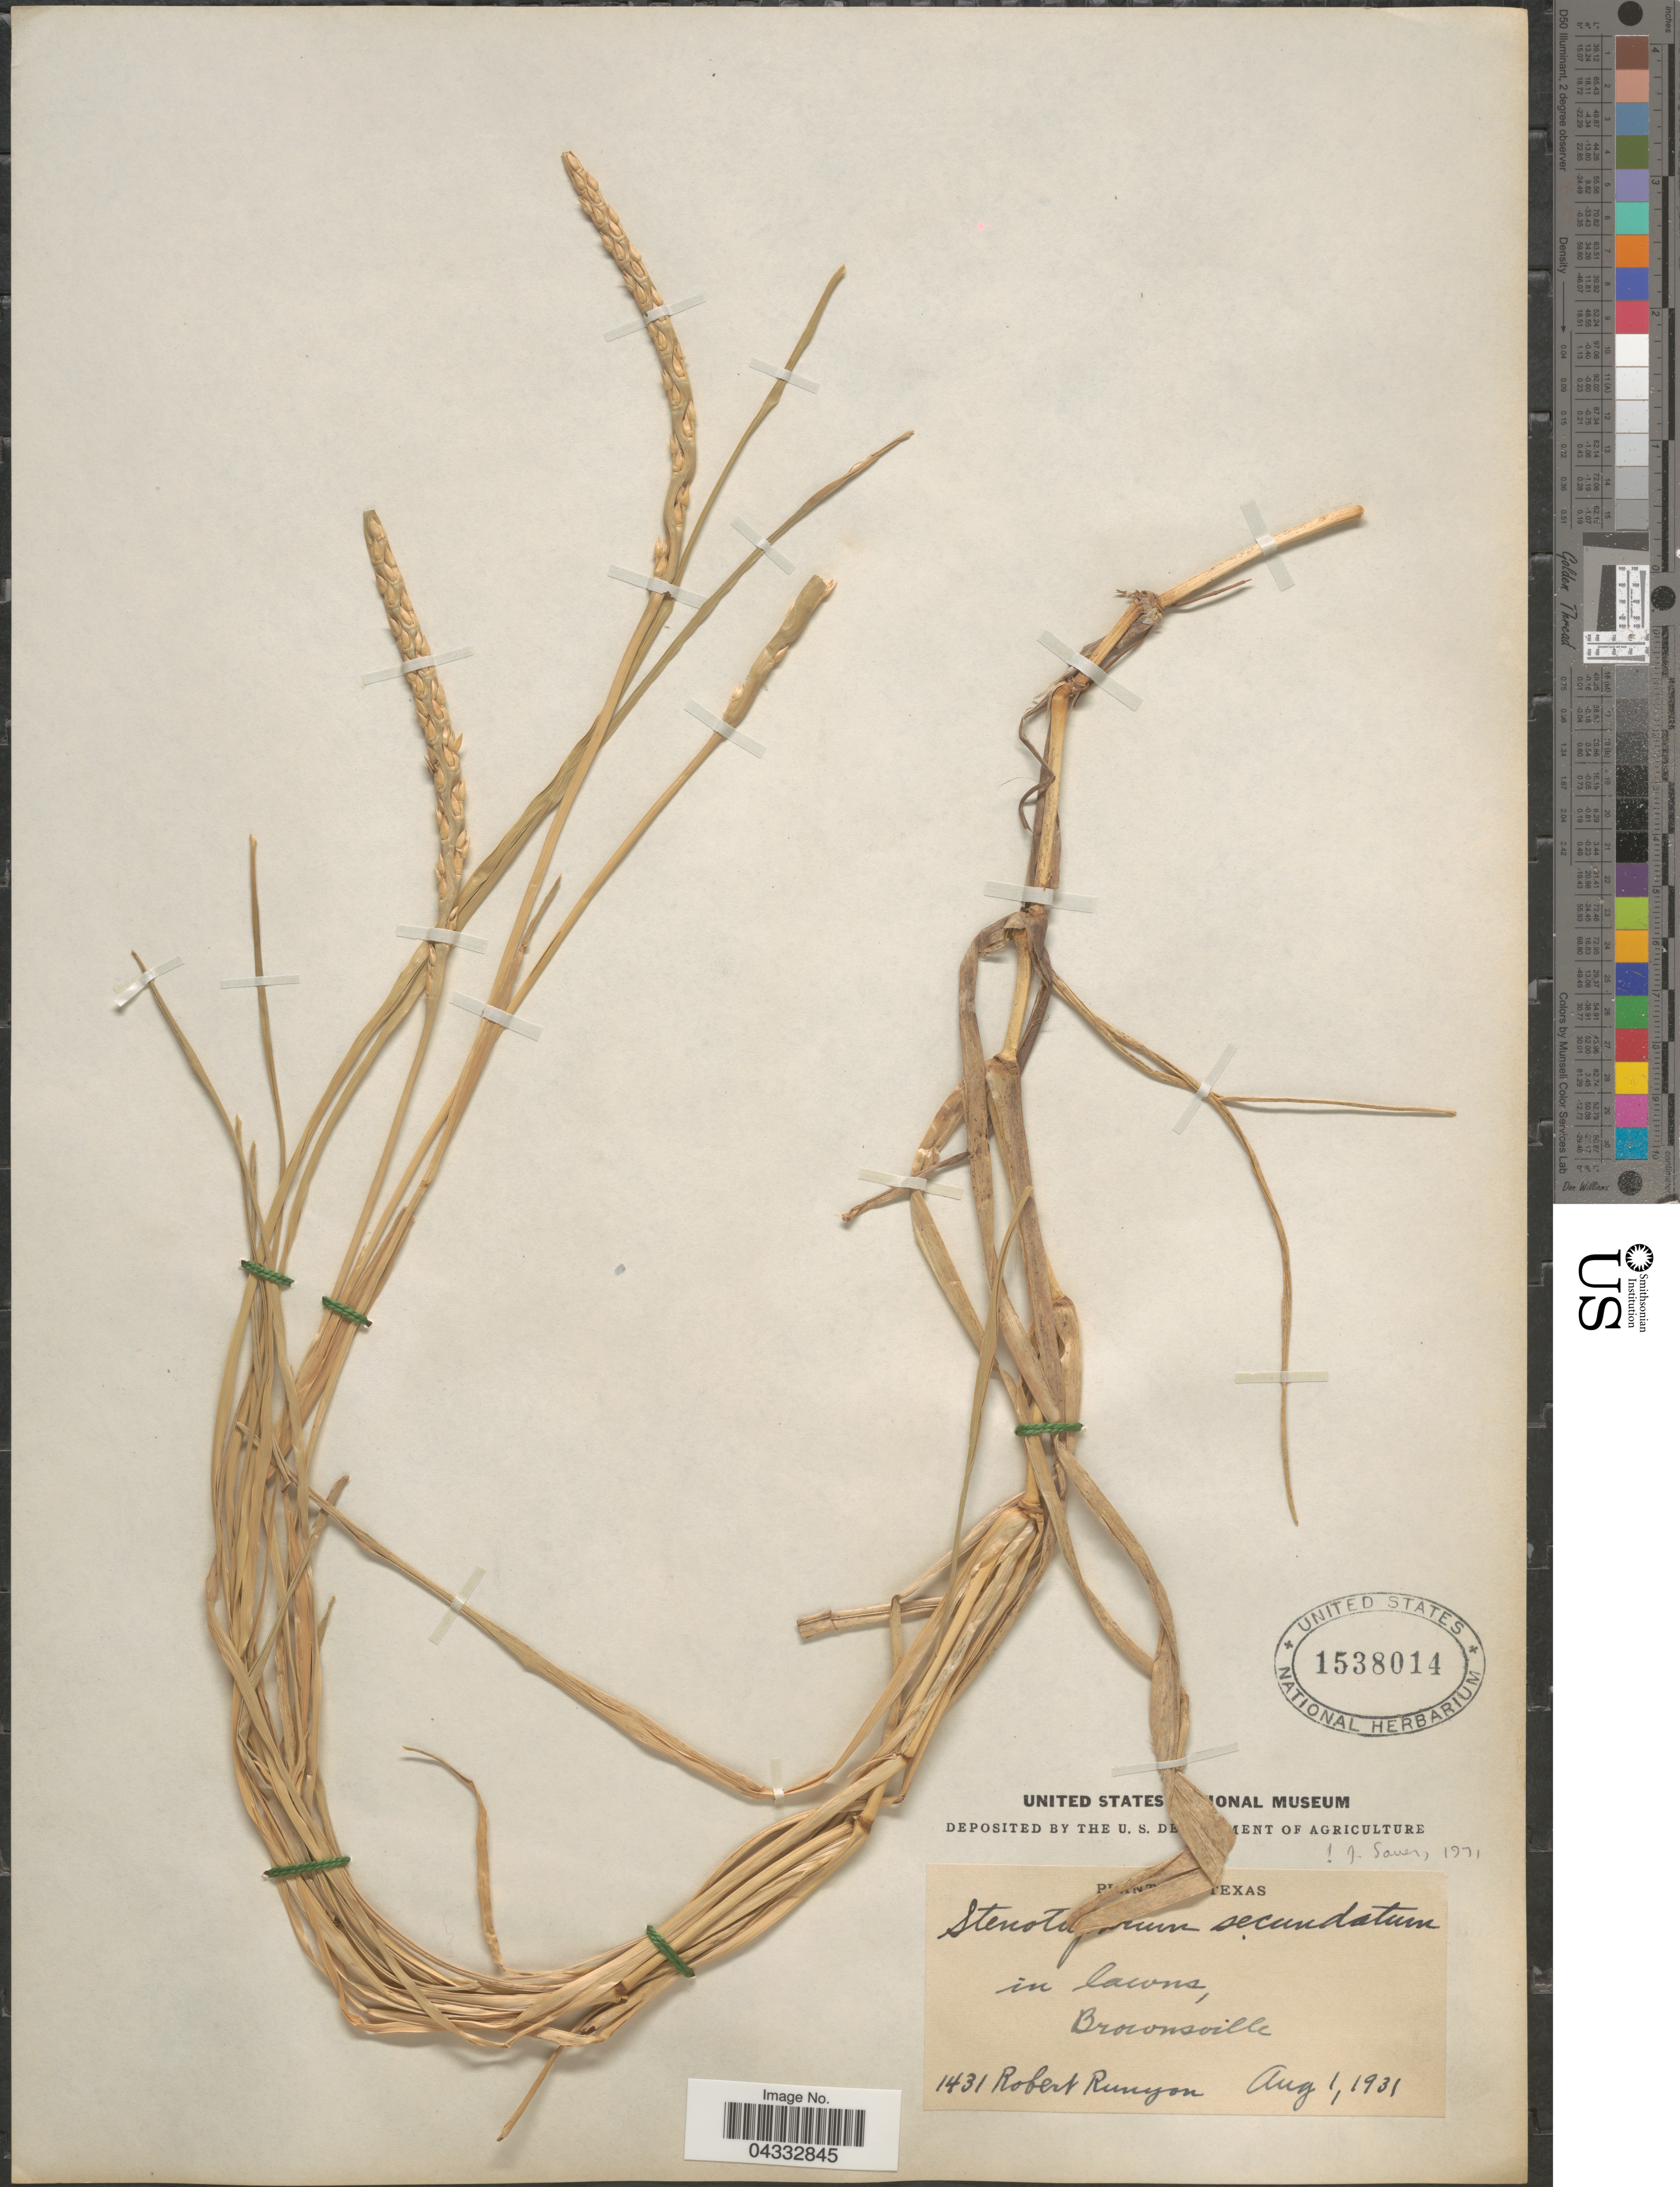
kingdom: Plantae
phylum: Tracheophyta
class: Liliopsida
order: Poales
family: Poaceae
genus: Stenotaphrum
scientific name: Stenotaphrum secundatum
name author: (Walter) Kuntze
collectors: R. Runyon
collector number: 1431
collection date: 1931-08-01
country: United States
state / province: Texas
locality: In lawns, Brownsville.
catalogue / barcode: US 1538014